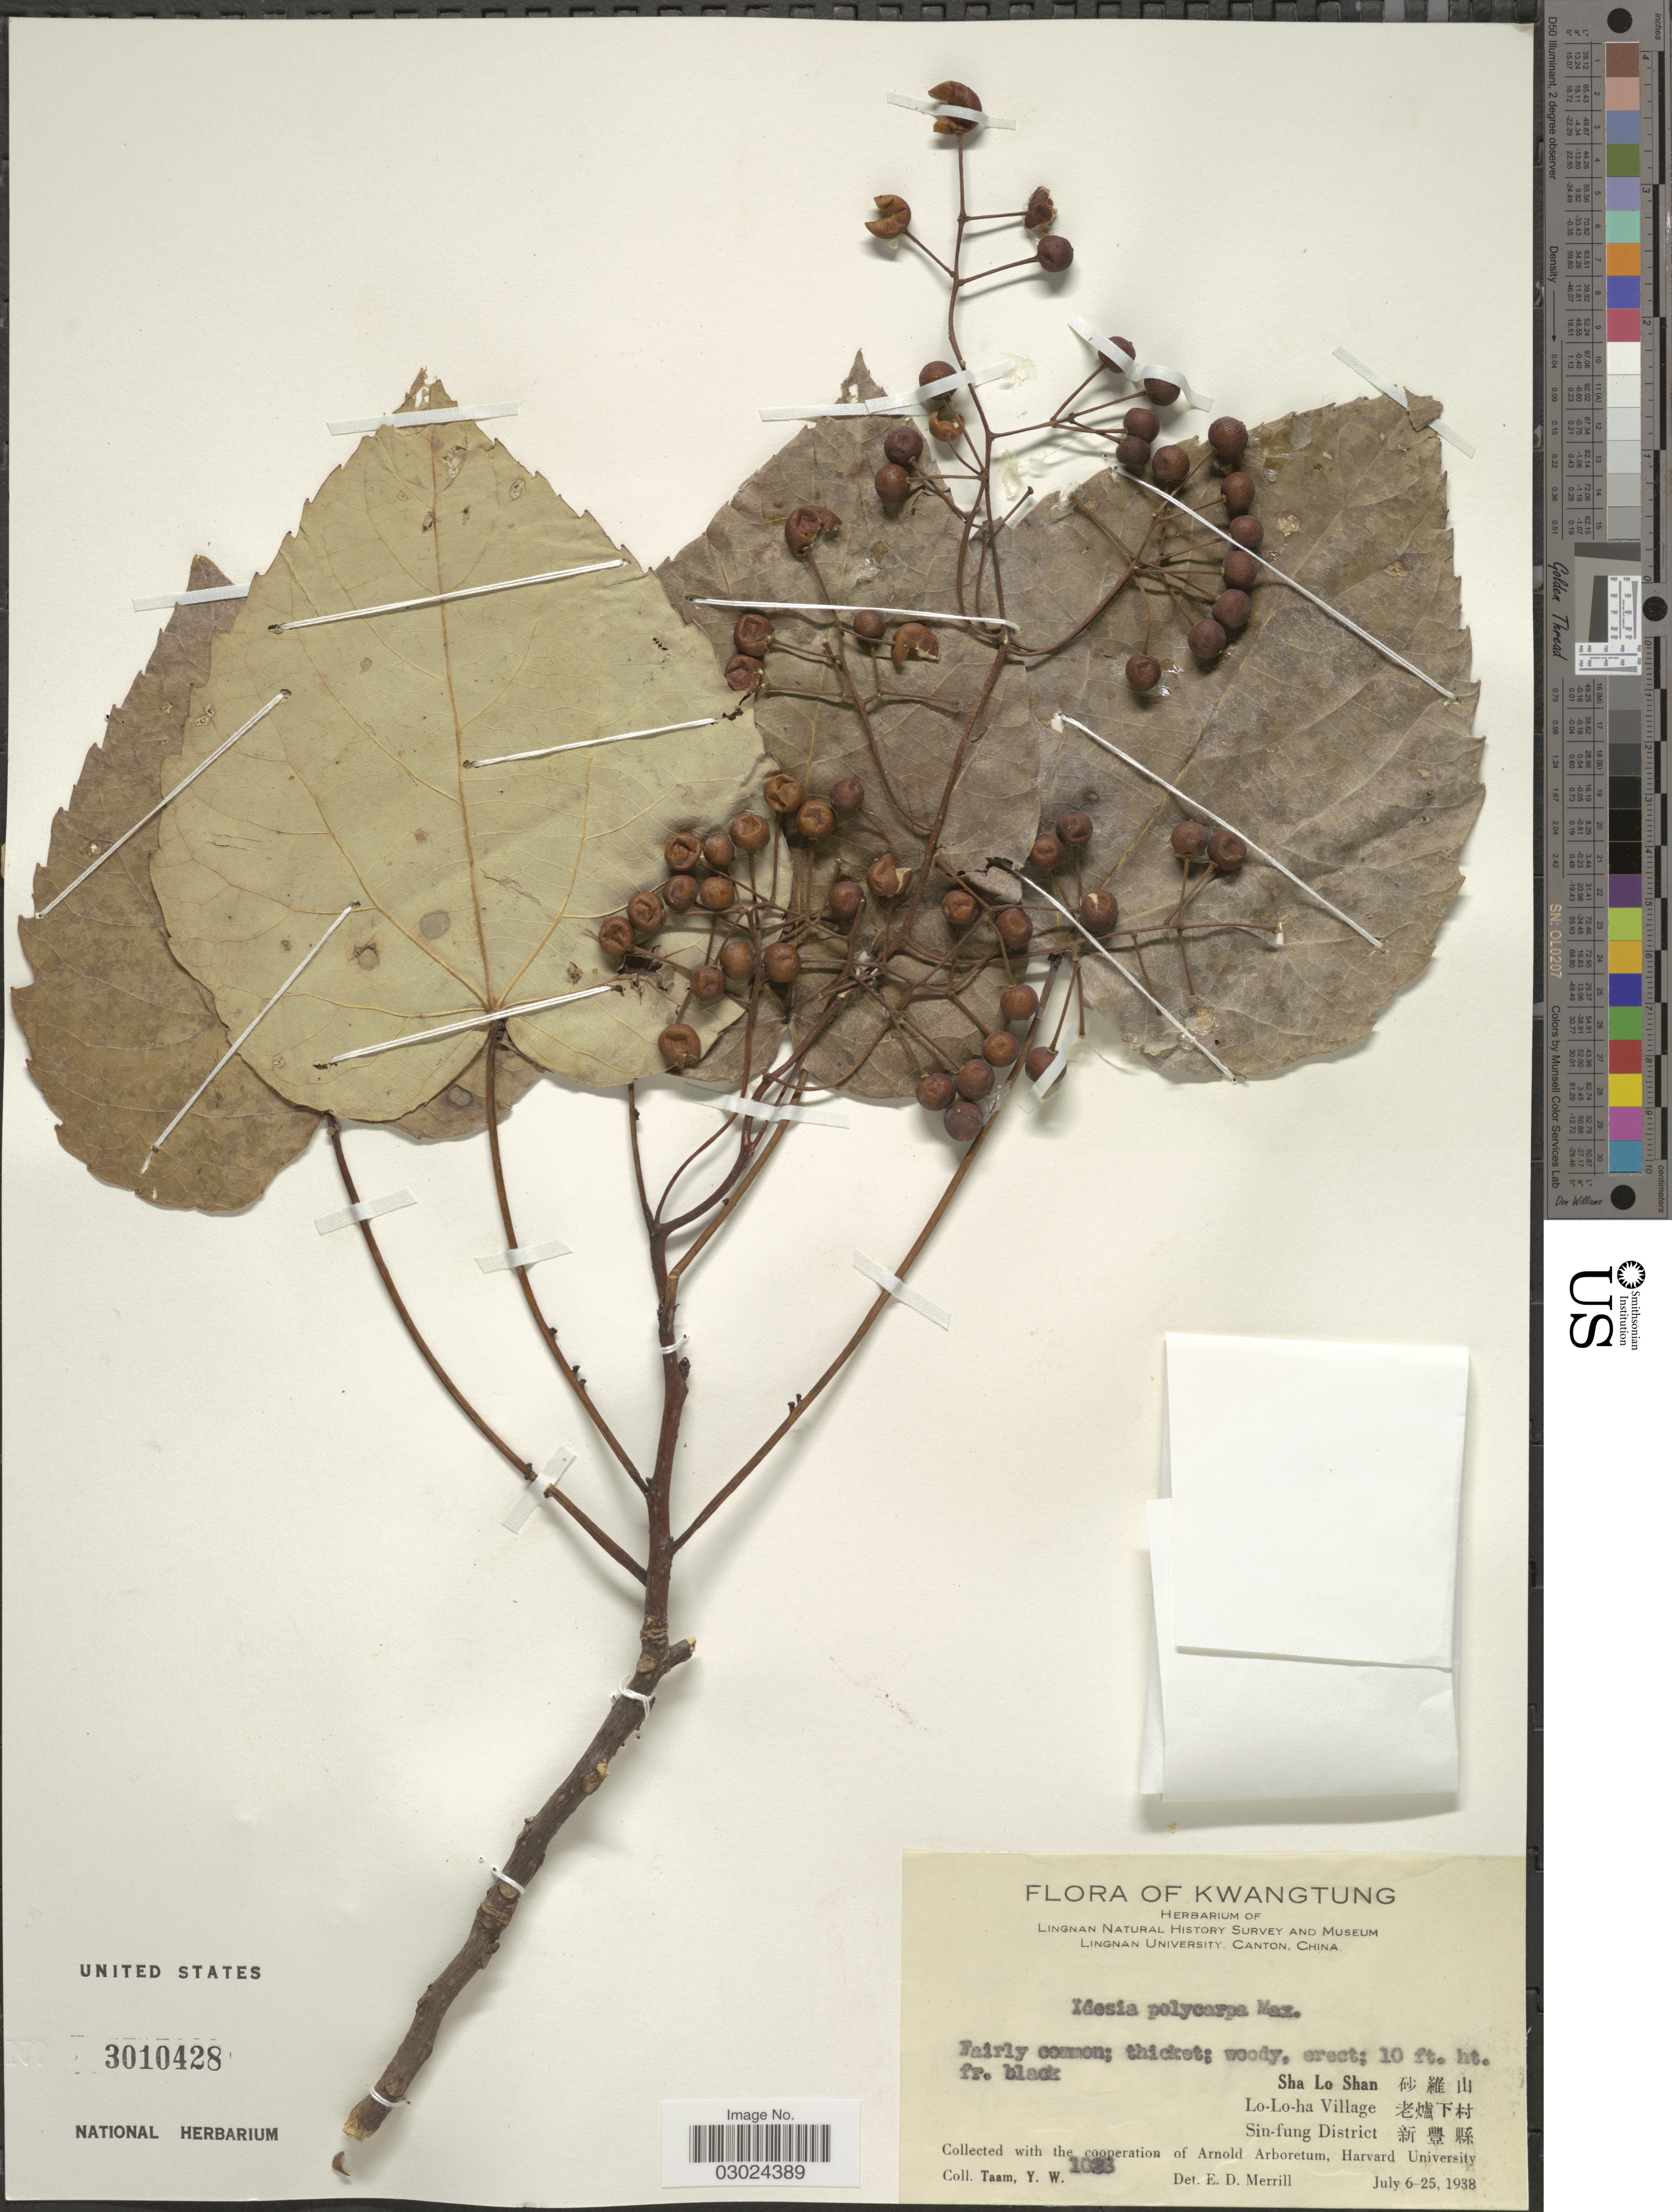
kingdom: Plantae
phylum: Tracheophyta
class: Magnoliopsida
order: Malpighiales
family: Salicaceae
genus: Idesia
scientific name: Idesia polycarpa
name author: Maxim.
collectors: Y. W. Taam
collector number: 1023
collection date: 1938-07-06/1938-07-25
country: China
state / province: Guangdong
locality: Kwangtung. Sha Lo Shan X. Lo-Lo-ha Village X. Sin-fung District X.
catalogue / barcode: US 3010428